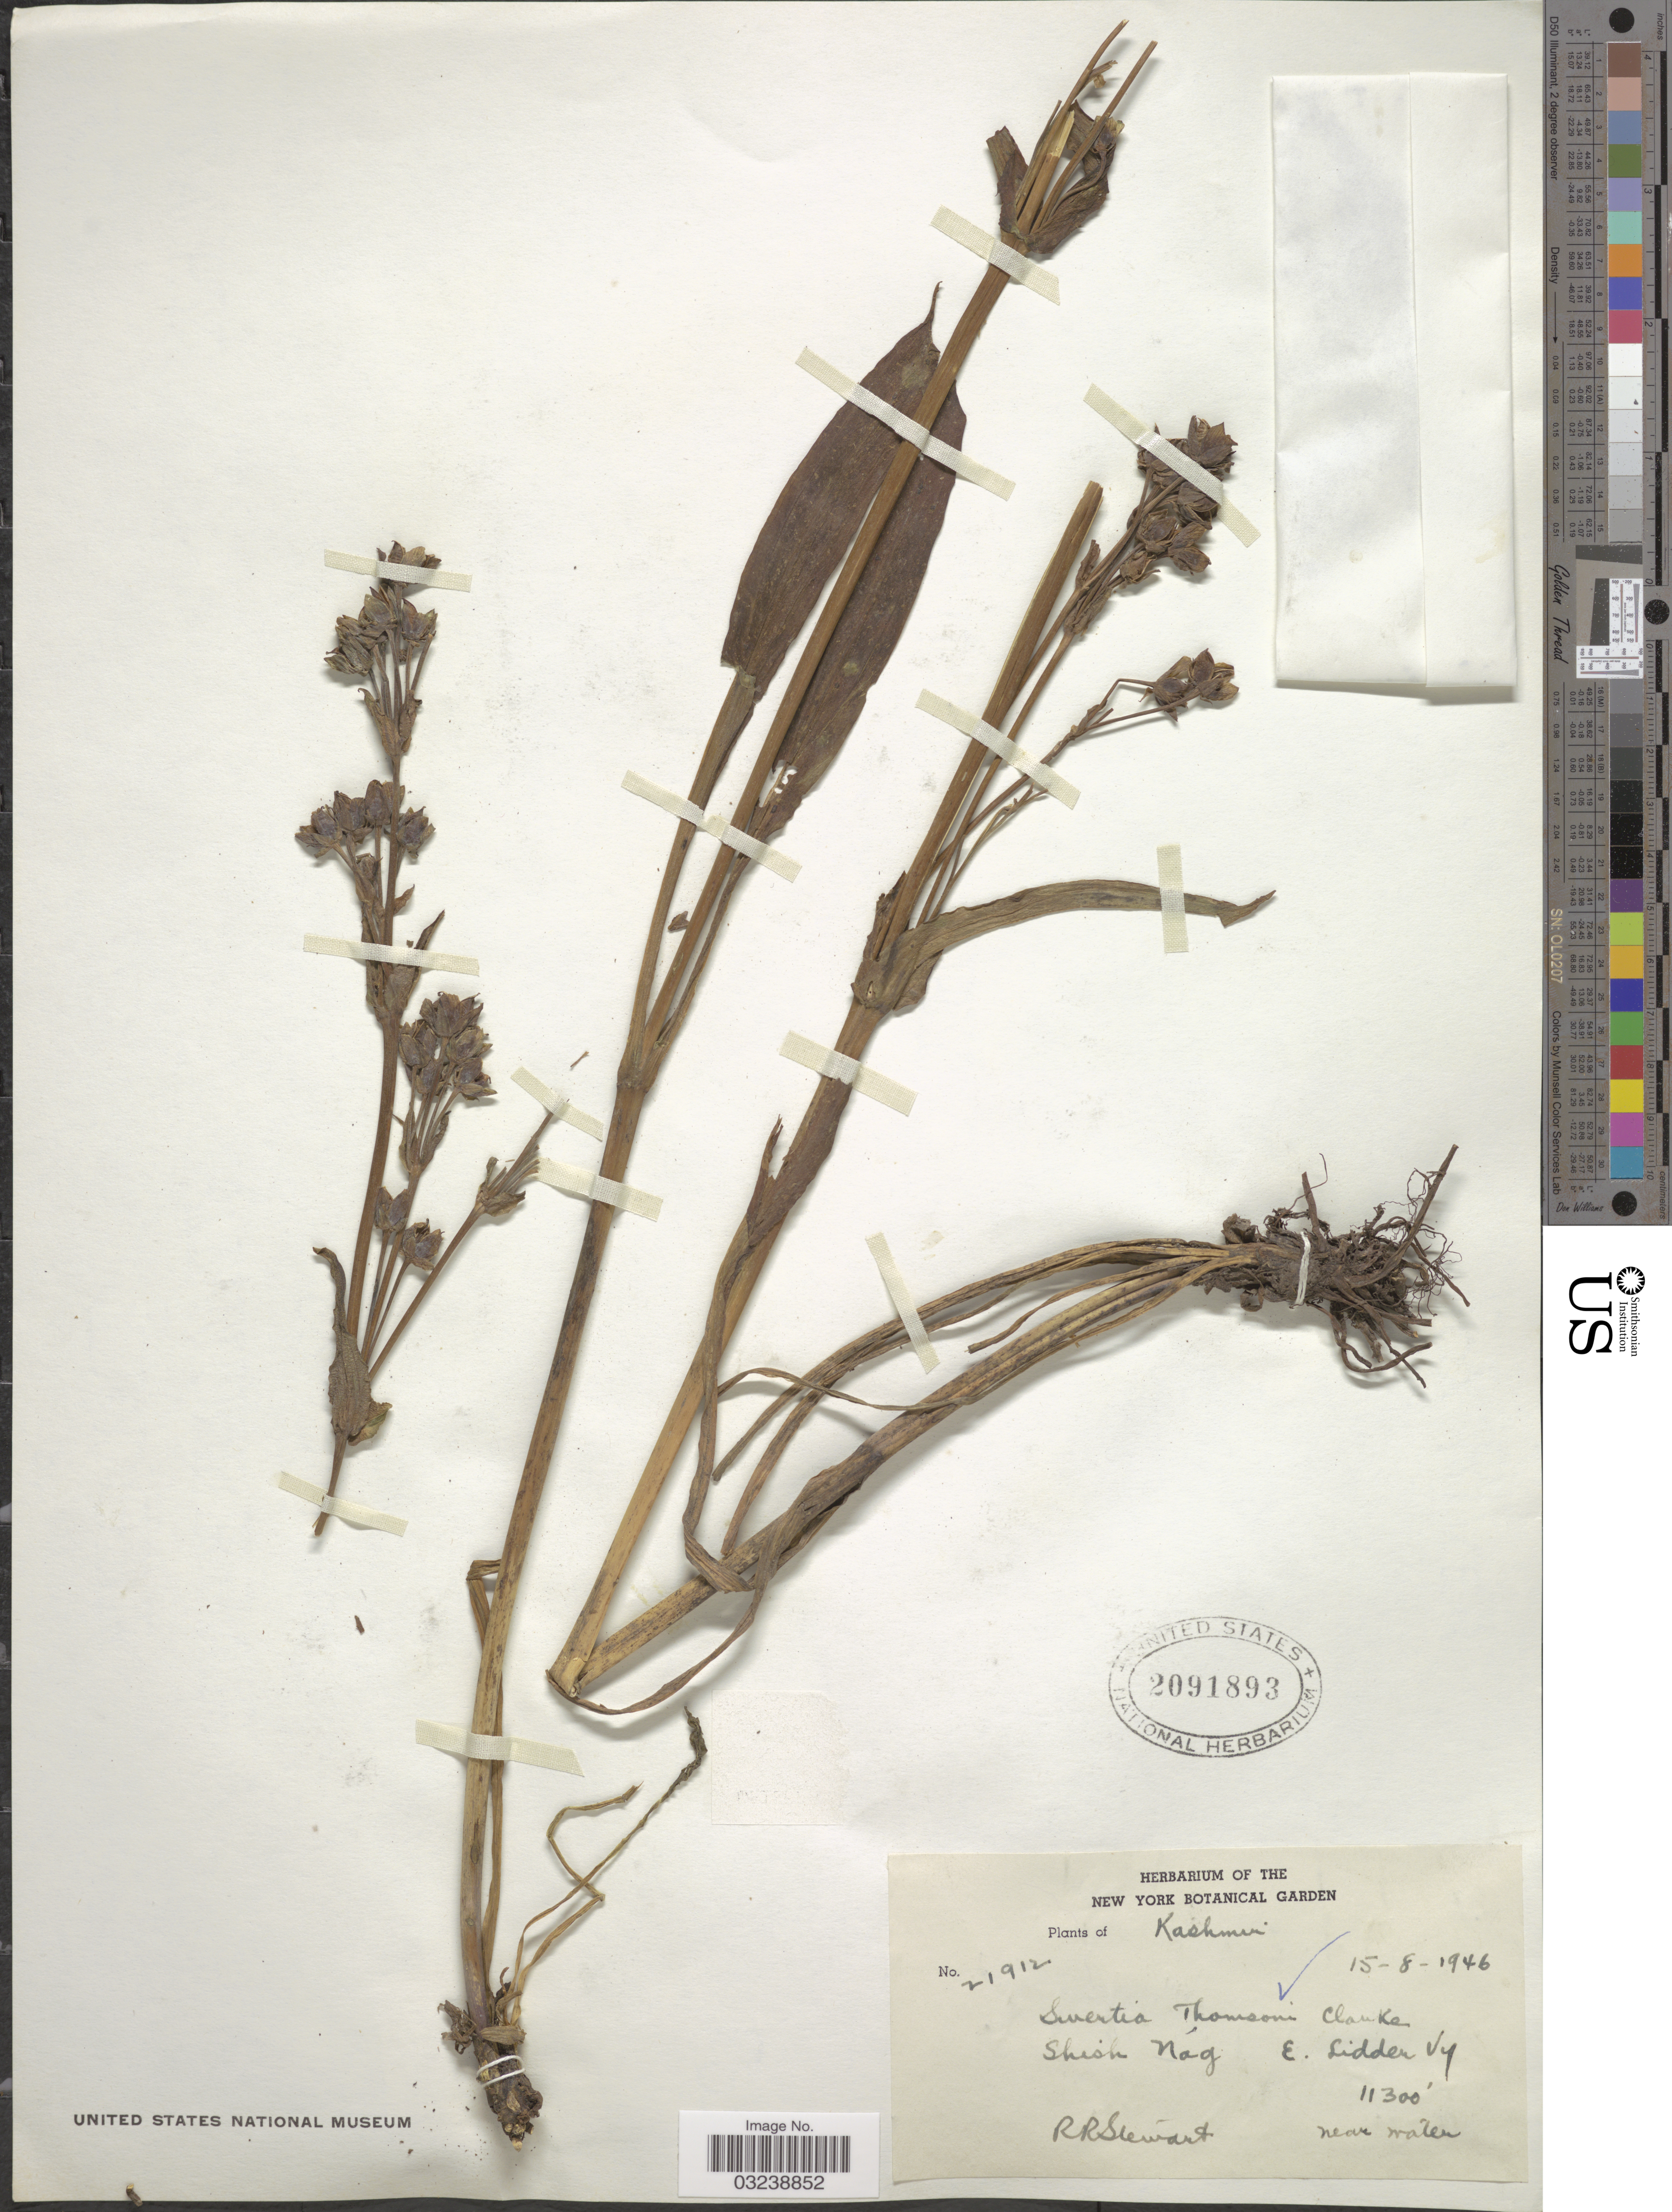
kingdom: Plantae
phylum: Tracheophyta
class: Magnoliopsida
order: Gentianales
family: Gentianaceae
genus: Swertia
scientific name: Swertia thomsonii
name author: C.B. Clarke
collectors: R. Stewart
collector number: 21912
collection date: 1946-08-15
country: India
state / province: Jammu and Kashmir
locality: Kashmir. Shah Nag, E. Lidder Vy.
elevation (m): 3444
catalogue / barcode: US 2091893